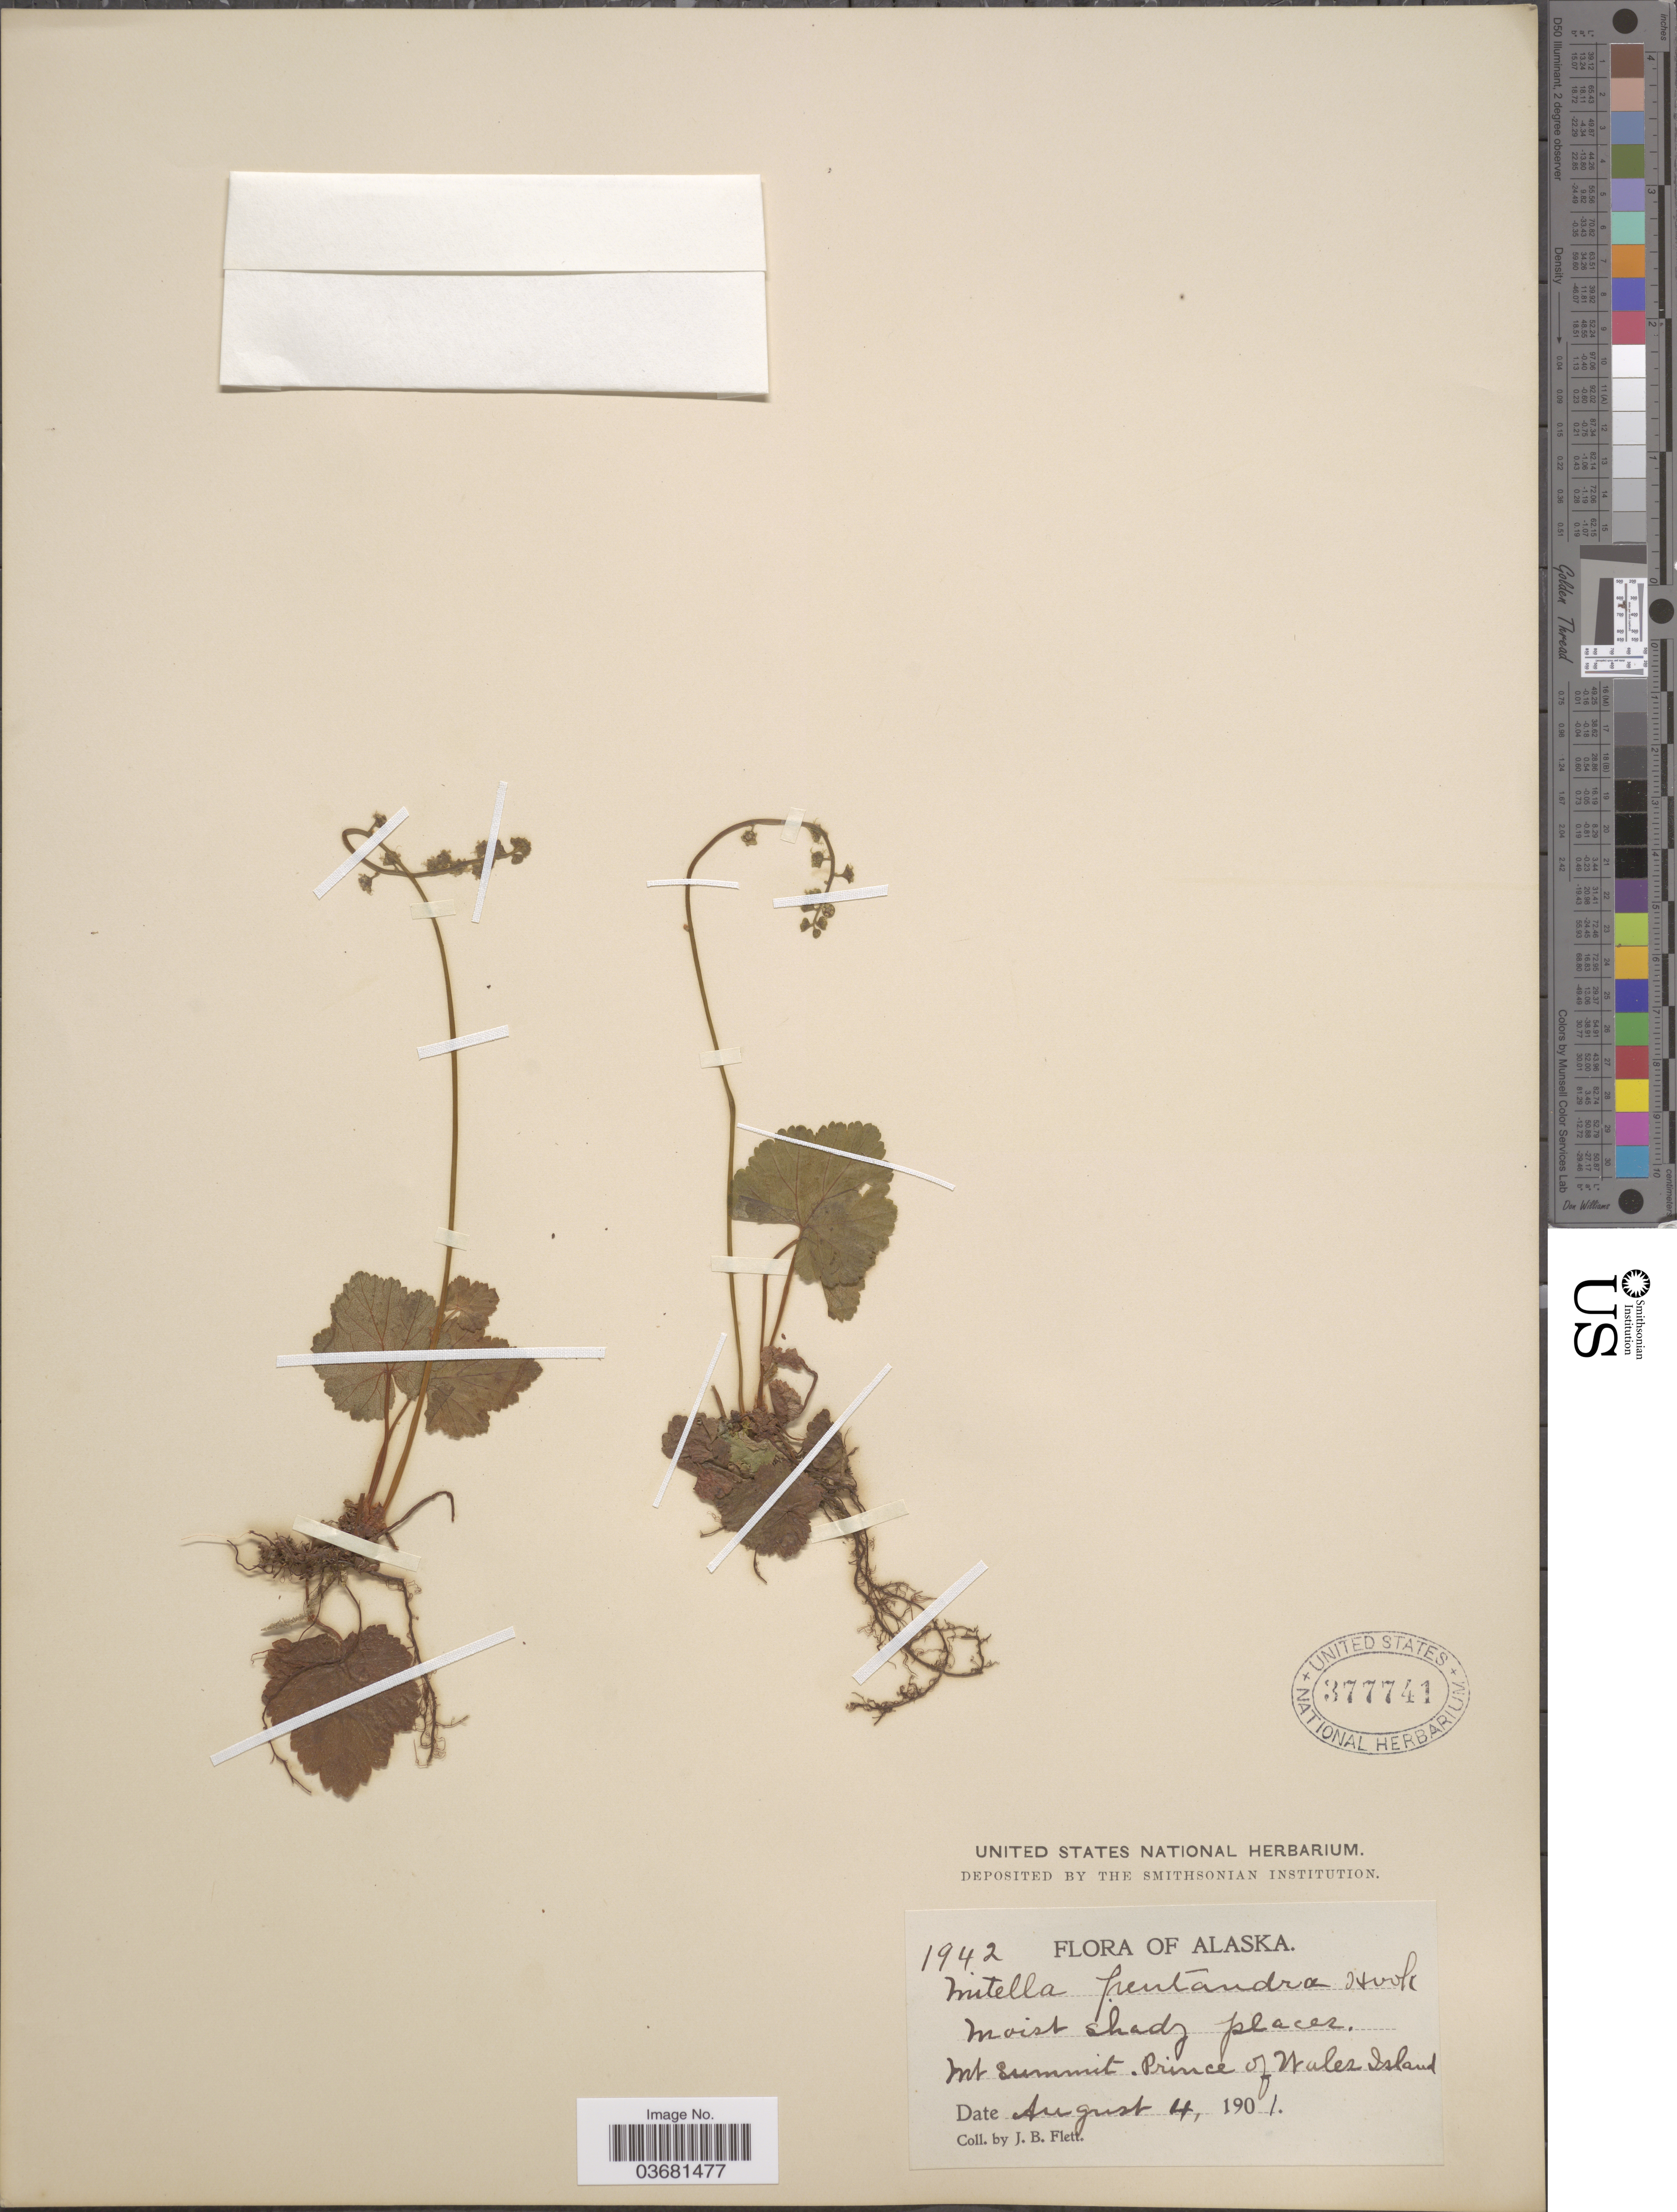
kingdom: Plantae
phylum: Tracheophyta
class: Magnoliopsida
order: Saxifragales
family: Saxifragaceae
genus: Mitella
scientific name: Mitella pentandra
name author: Hook.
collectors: J. Flett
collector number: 1942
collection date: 1901-08-04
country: United States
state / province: Alaska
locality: Mt Summit. Prince of Wales Island.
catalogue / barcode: US 377741